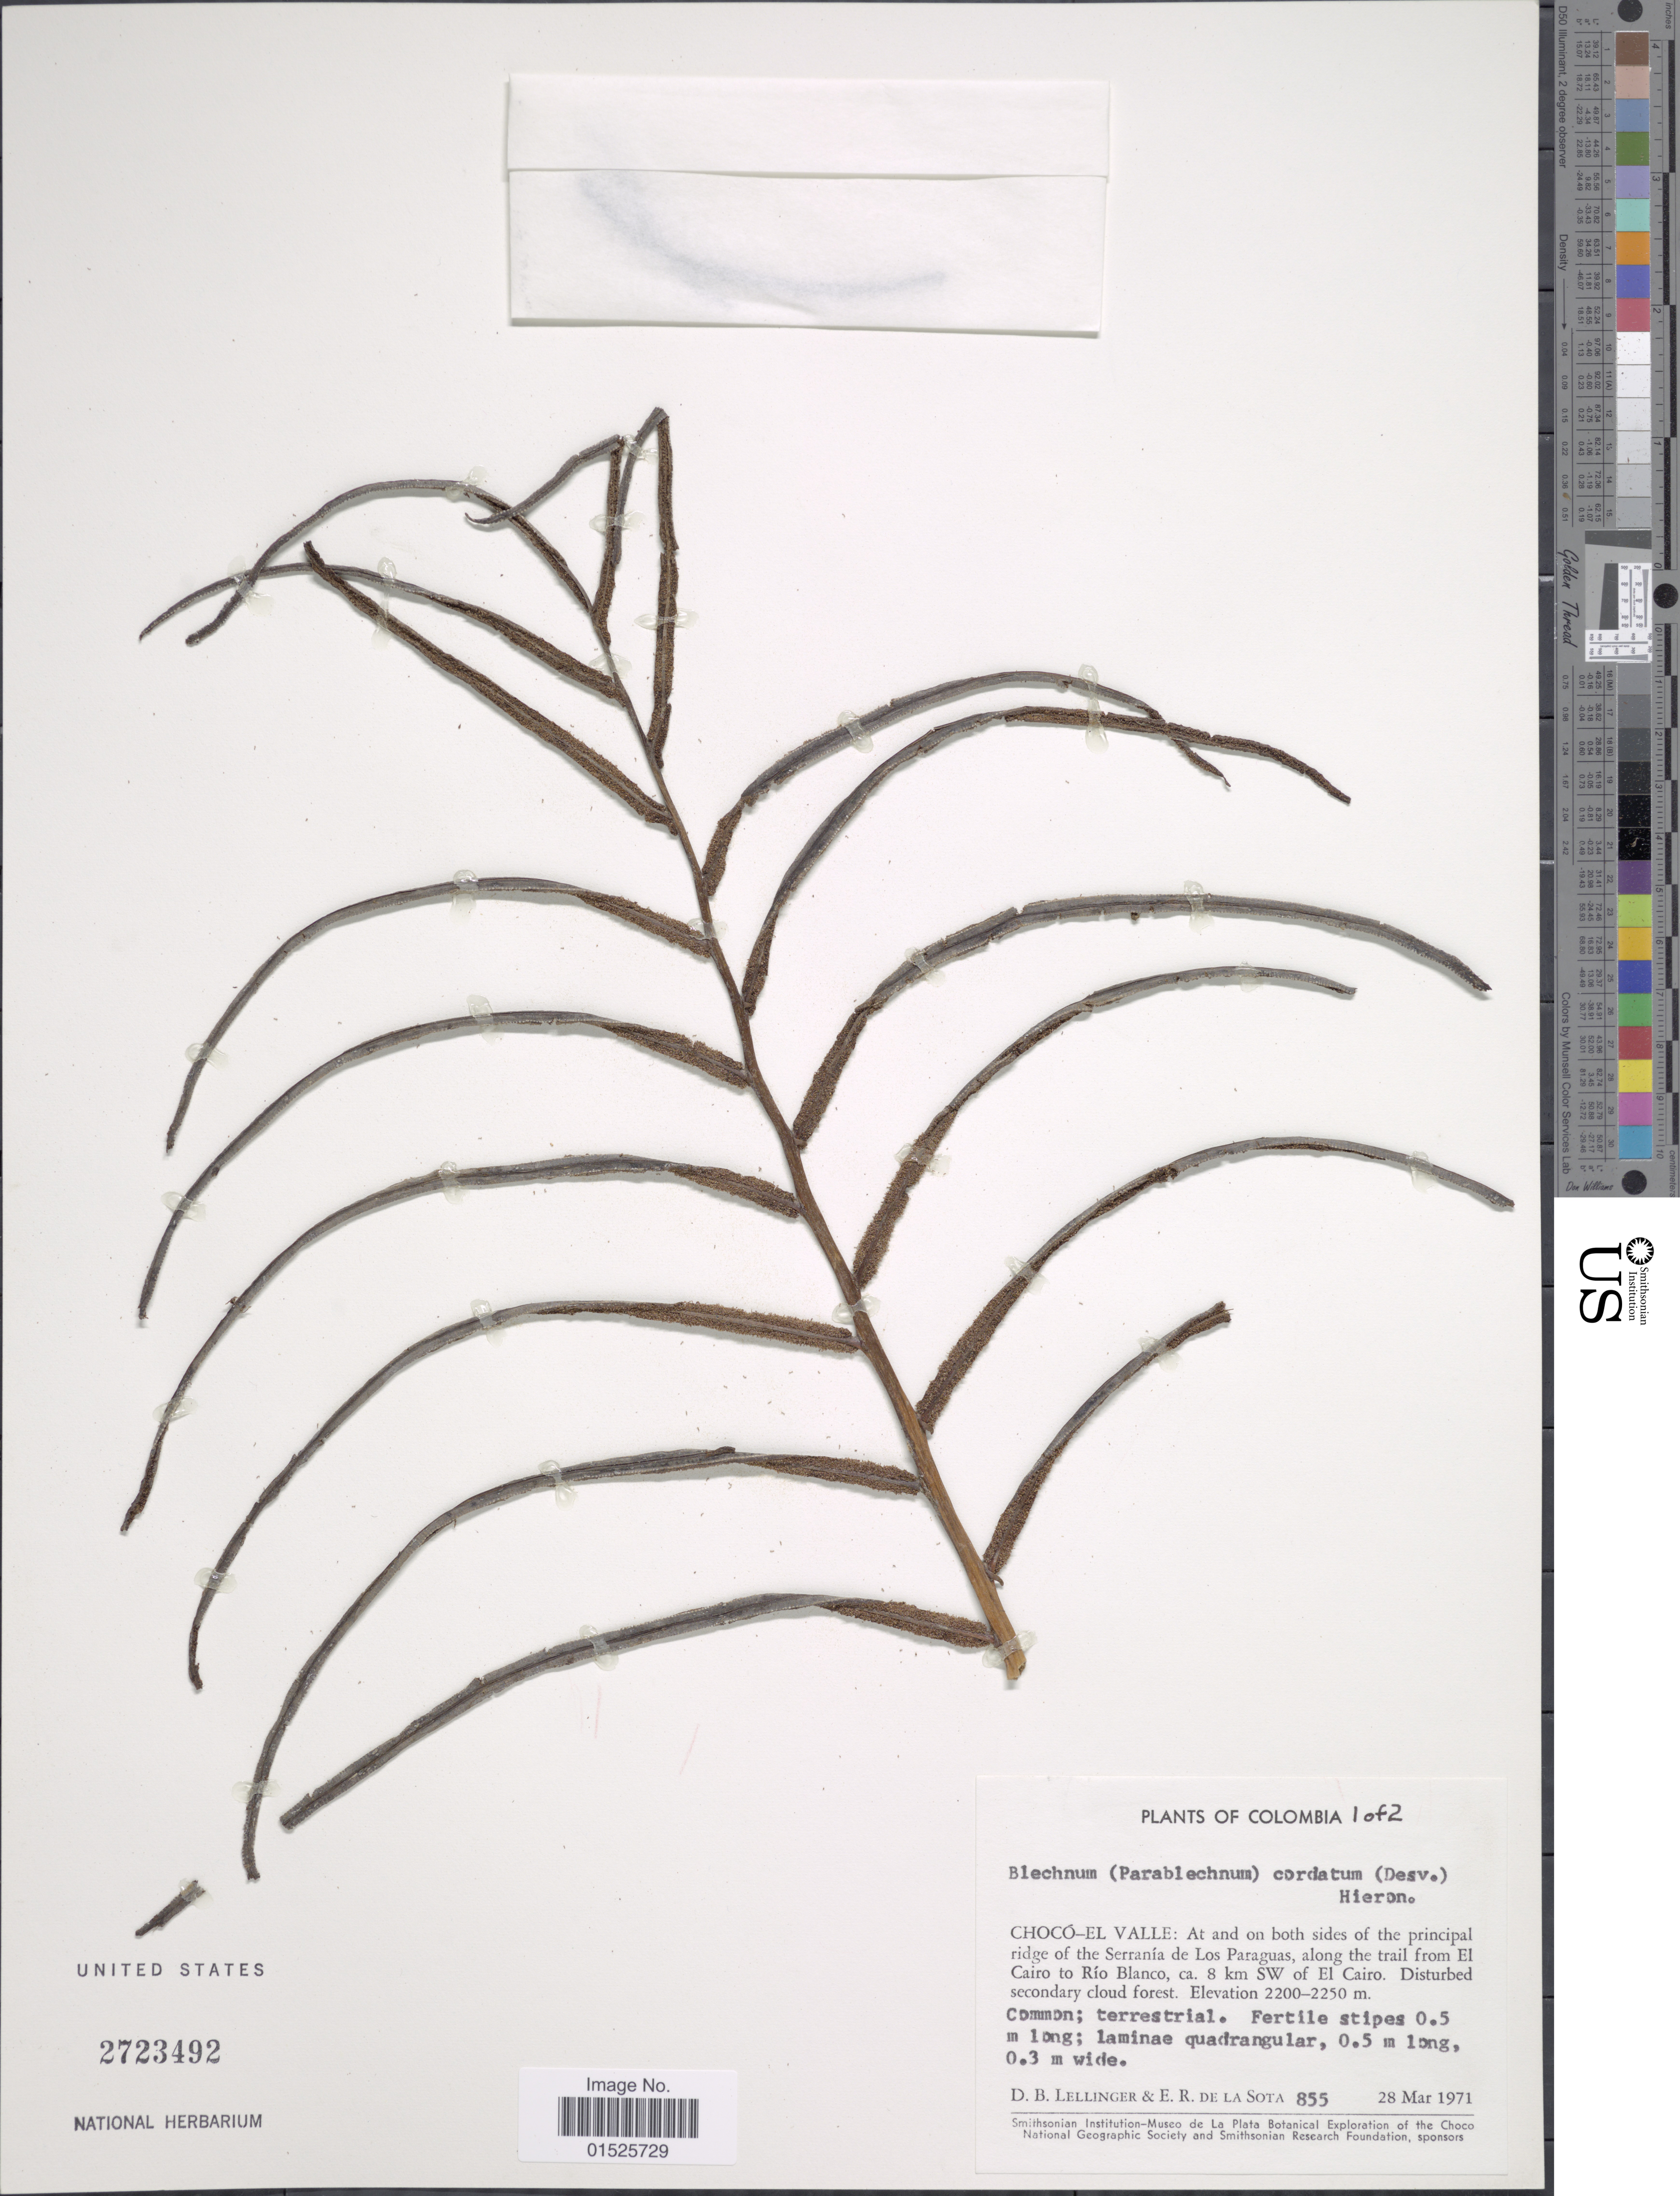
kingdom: Plantae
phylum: Tracheophyta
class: Polypodiopsida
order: Polypodiales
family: Blechnaceae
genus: Blechnum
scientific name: Blechnum cordatum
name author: (Desv.) Hieron.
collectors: D. B. Lellinger & E. R. de la Sota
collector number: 855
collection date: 1971-03-28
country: Colombia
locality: Chocó-El valle: At and on both sides of the principal ridge of the Serranía de Los Paraguas, along the trail from El Cairo to Río Blanco, ca. 8 km SW of El Cairo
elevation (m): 2200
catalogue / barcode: US 2723492